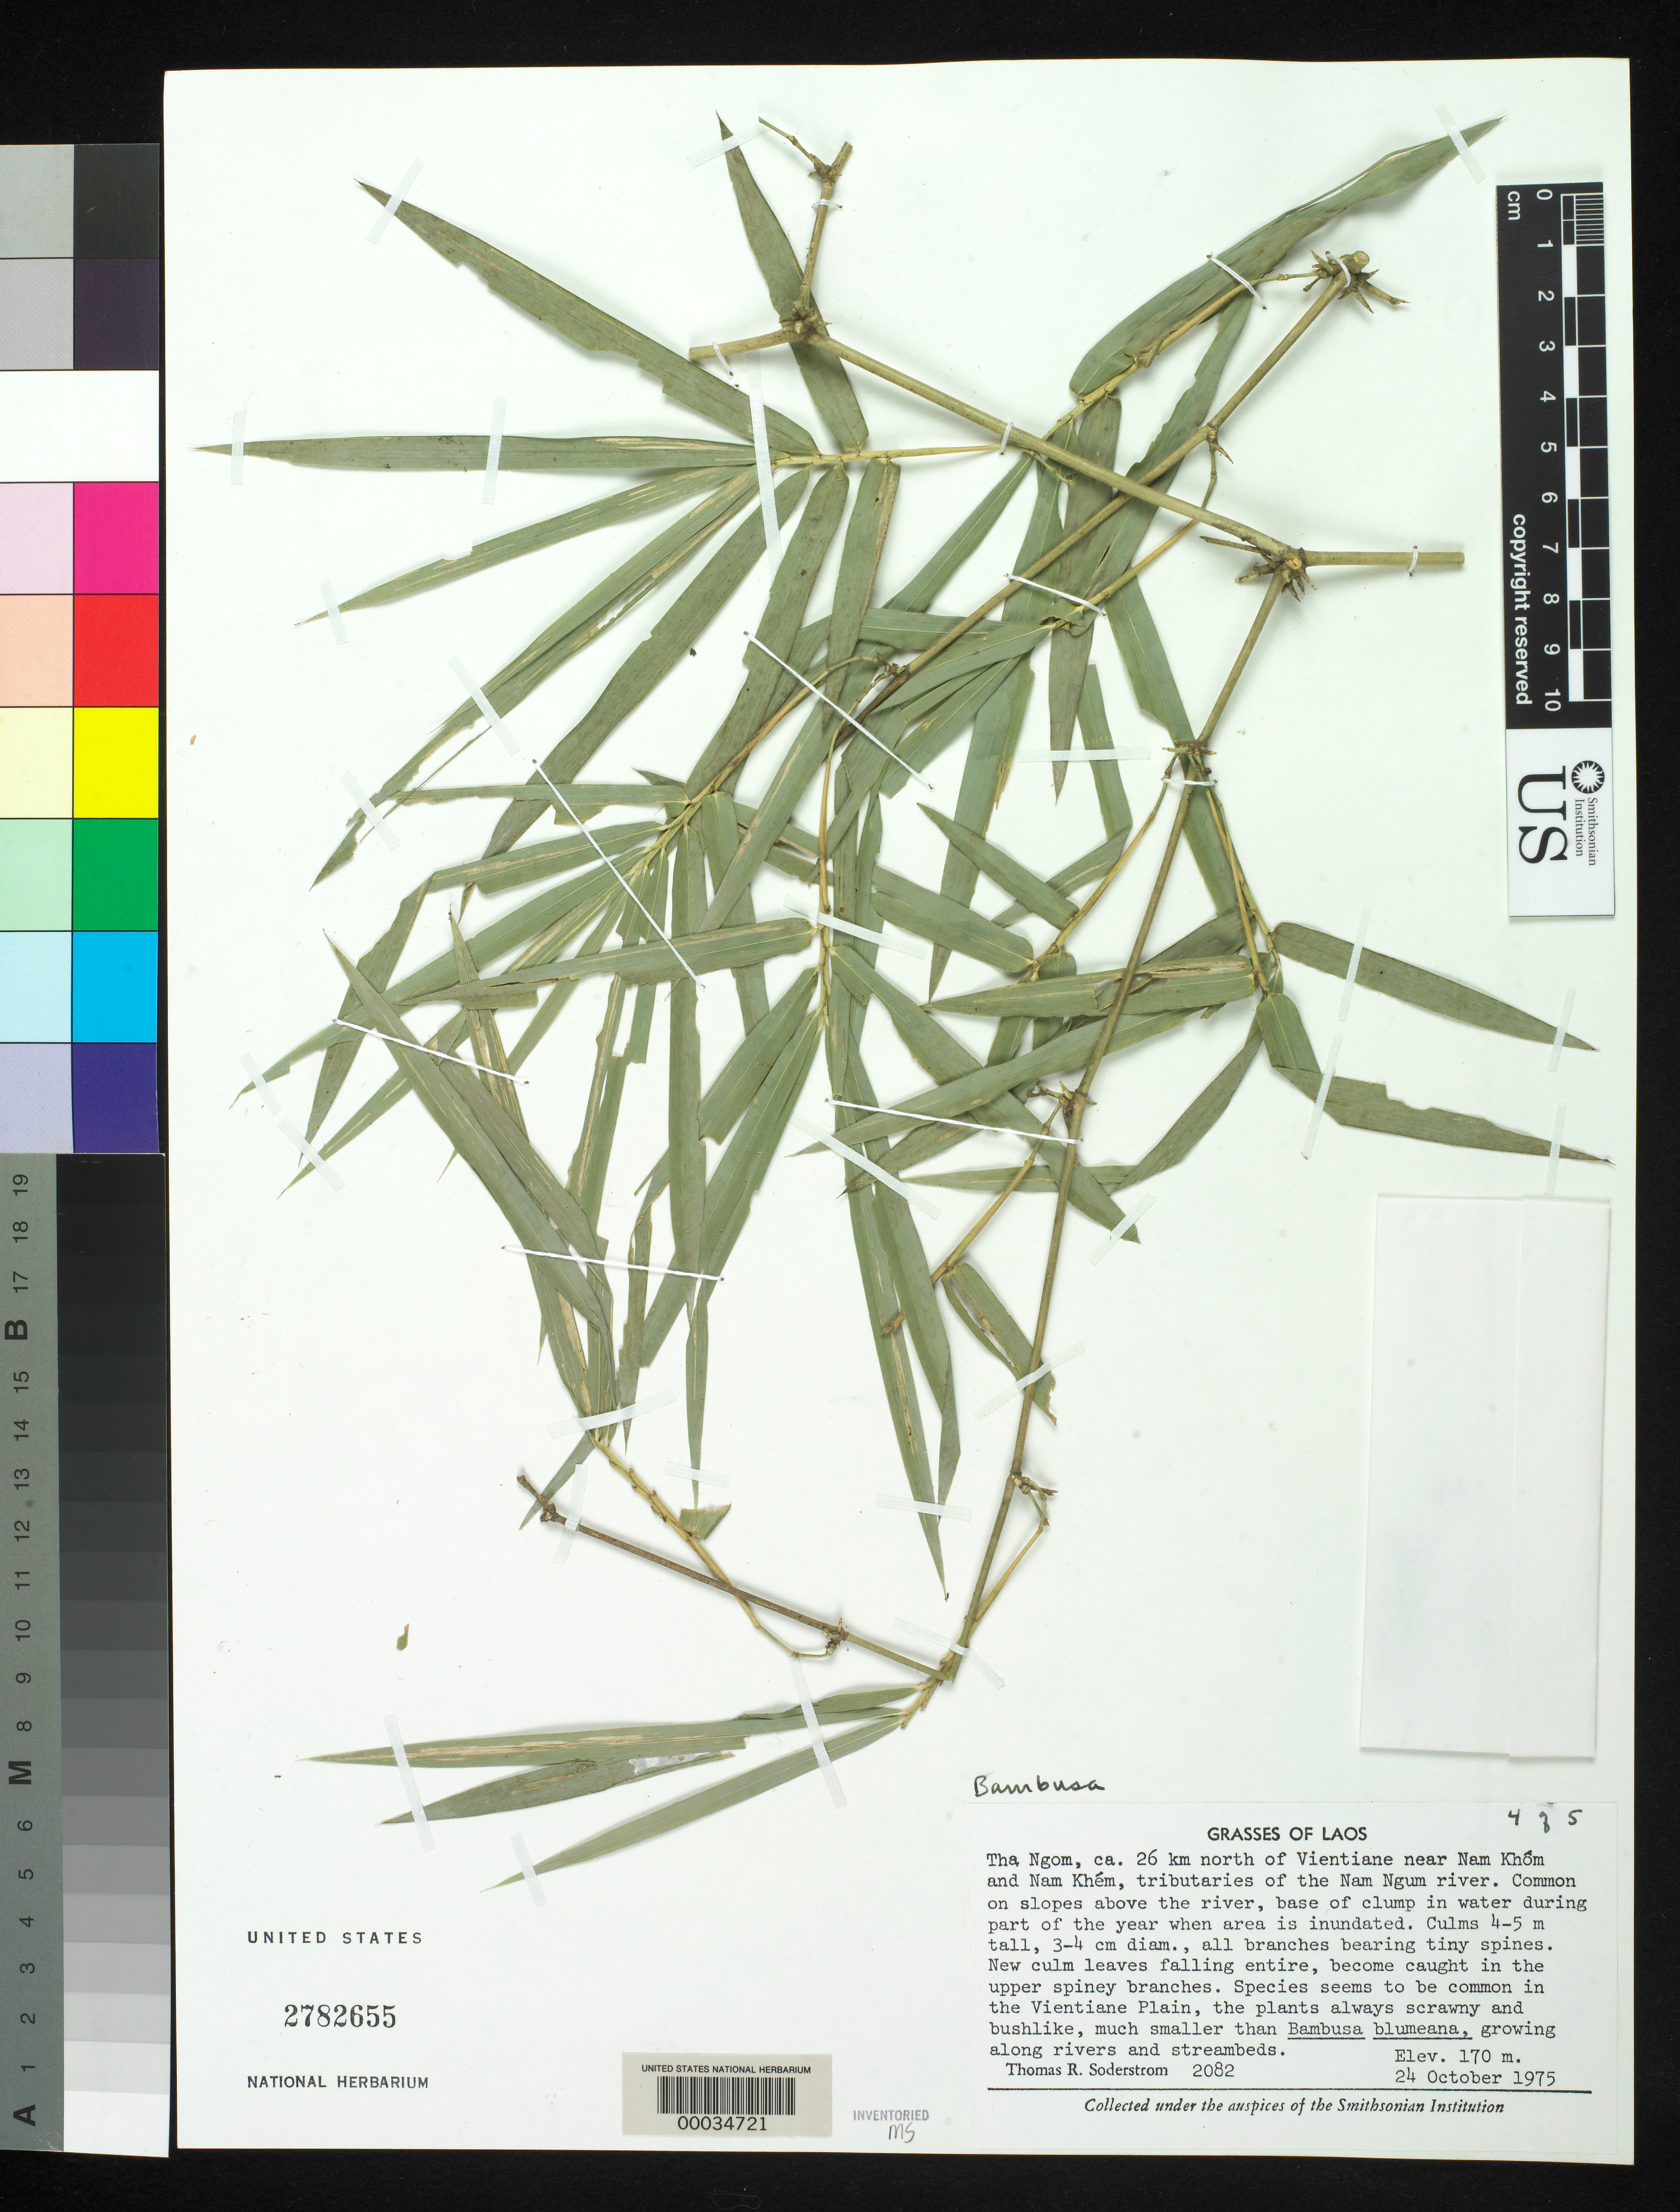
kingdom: Plantae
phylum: Tracheophyta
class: Liliopsida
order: Poales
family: Poaceae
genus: Bambusa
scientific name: Bambusa bambos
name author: (L.) Voss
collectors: T. R. Soderstrom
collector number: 2082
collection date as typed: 24 Oct 1975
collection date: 1975-10-24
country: Laos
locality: Tha Ngom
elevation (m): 170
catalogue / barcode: US 2782655